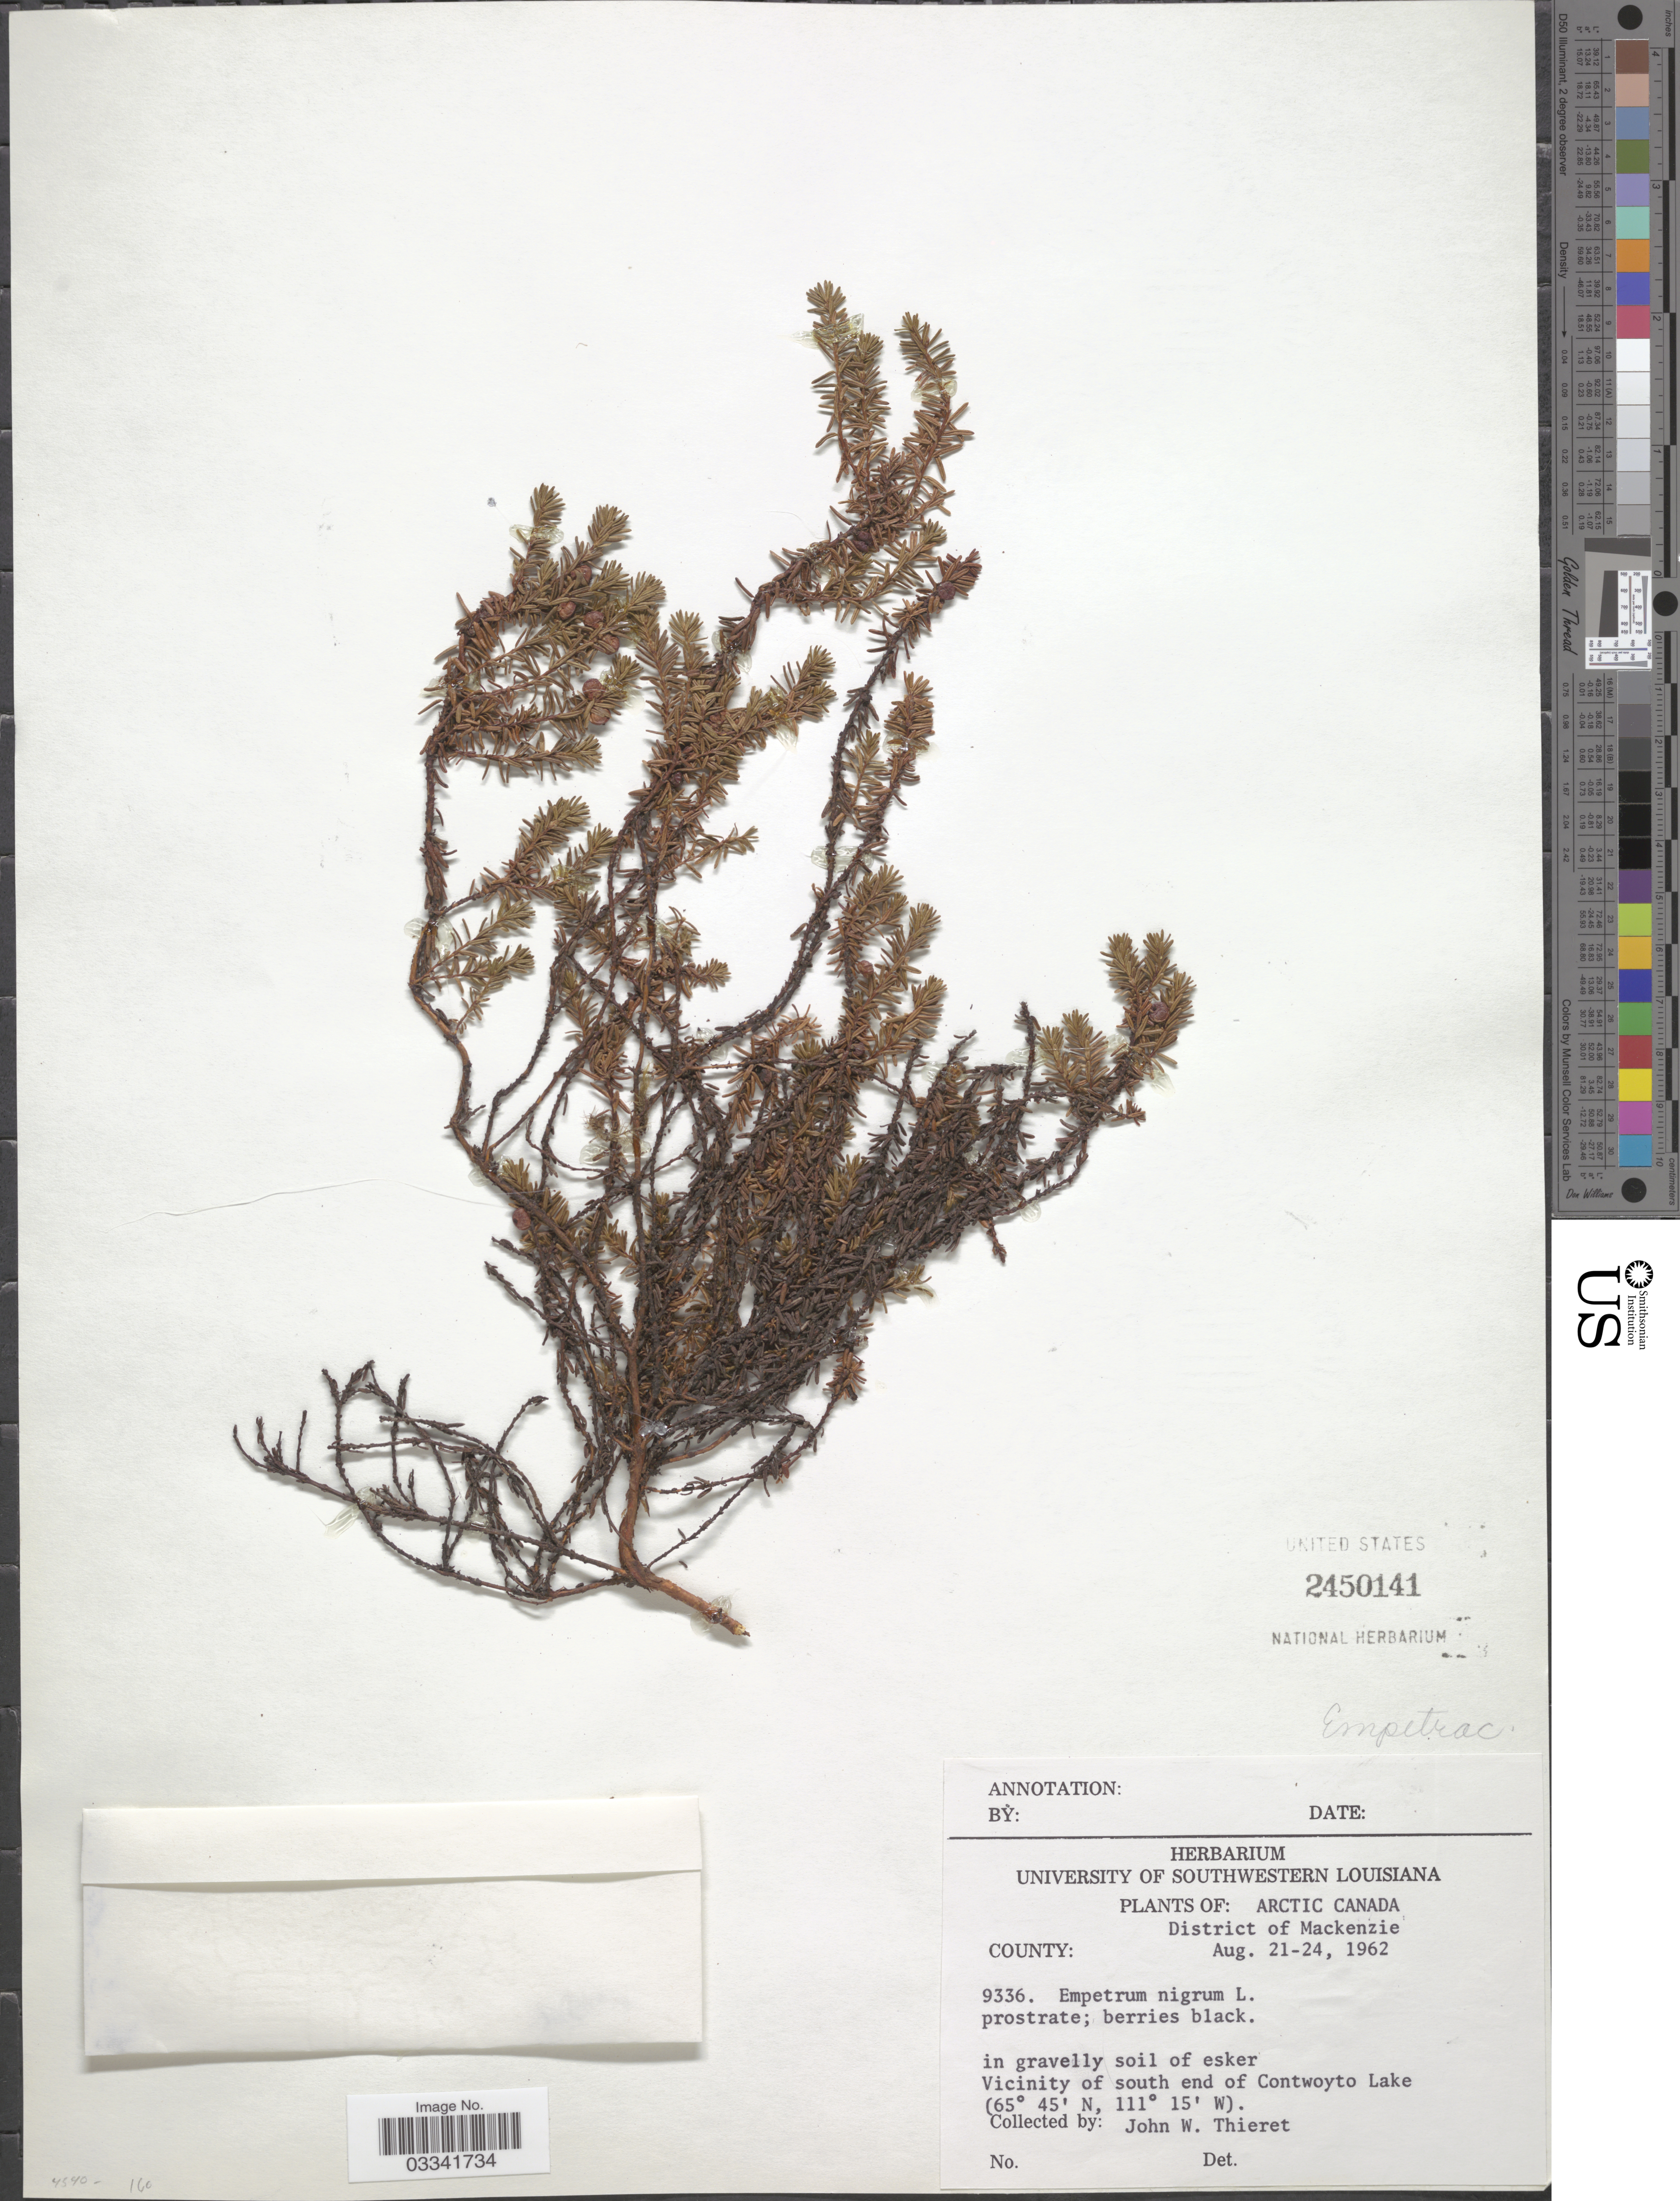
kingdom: Plantae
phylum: Tracheophyta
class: Magnoliopsida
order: Ericales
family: Ericaceae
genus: Empetrum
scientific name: Empetrum nigrum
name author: L.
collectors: J. W. Thieret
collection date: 1962-08-21/1962-08-24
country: Canada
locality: Arctic Canada. District of Mackenzie. Vicinity of south end of Contwoyto Lake.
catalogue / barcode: US 2450141